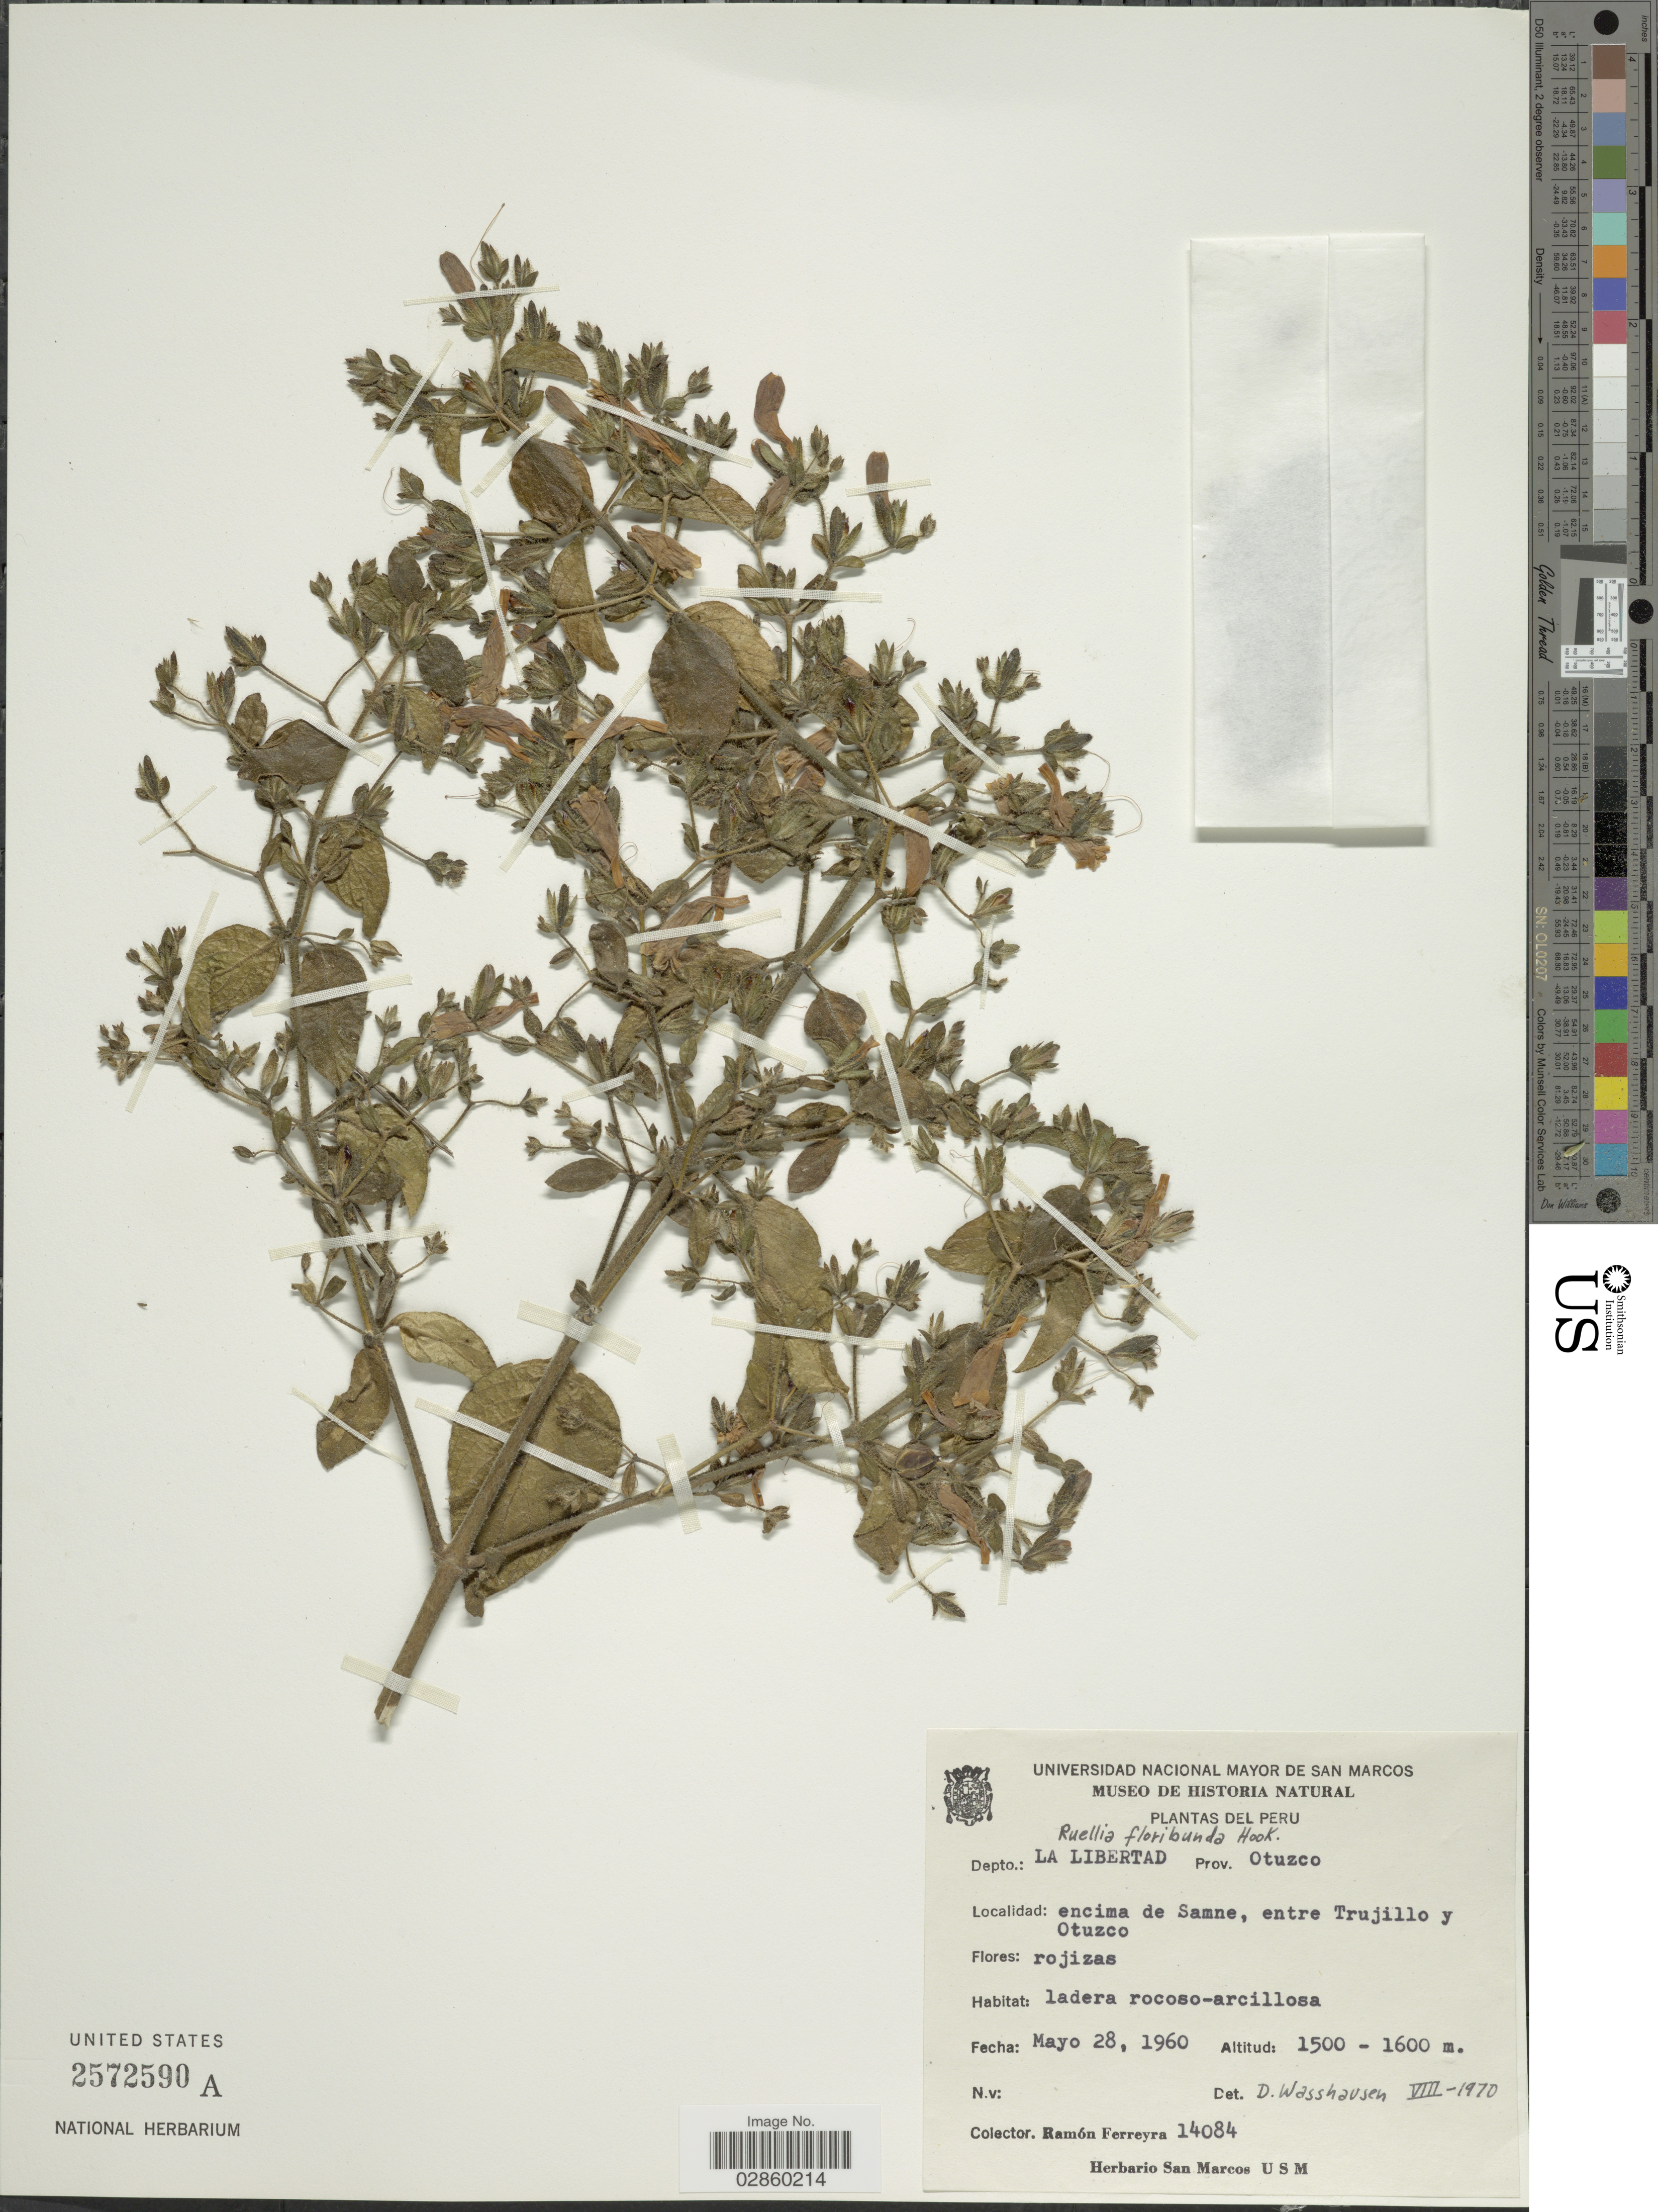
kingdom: Plantae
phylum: Tracheophyta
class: Magnoliopsida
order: Lamiales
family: Acanthaceae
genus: Ruellia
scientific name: Ruellia floribunda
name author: Hook.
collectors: R. A. Ferreyra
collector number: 14084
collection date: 1960-05-28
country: Peru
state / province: La Libertad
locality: Depto. La Libertad, Prov. Otuzco, Encima de Samne, entre Trujillo y Otuzco.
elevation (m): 1500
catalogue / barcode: US 2572590A